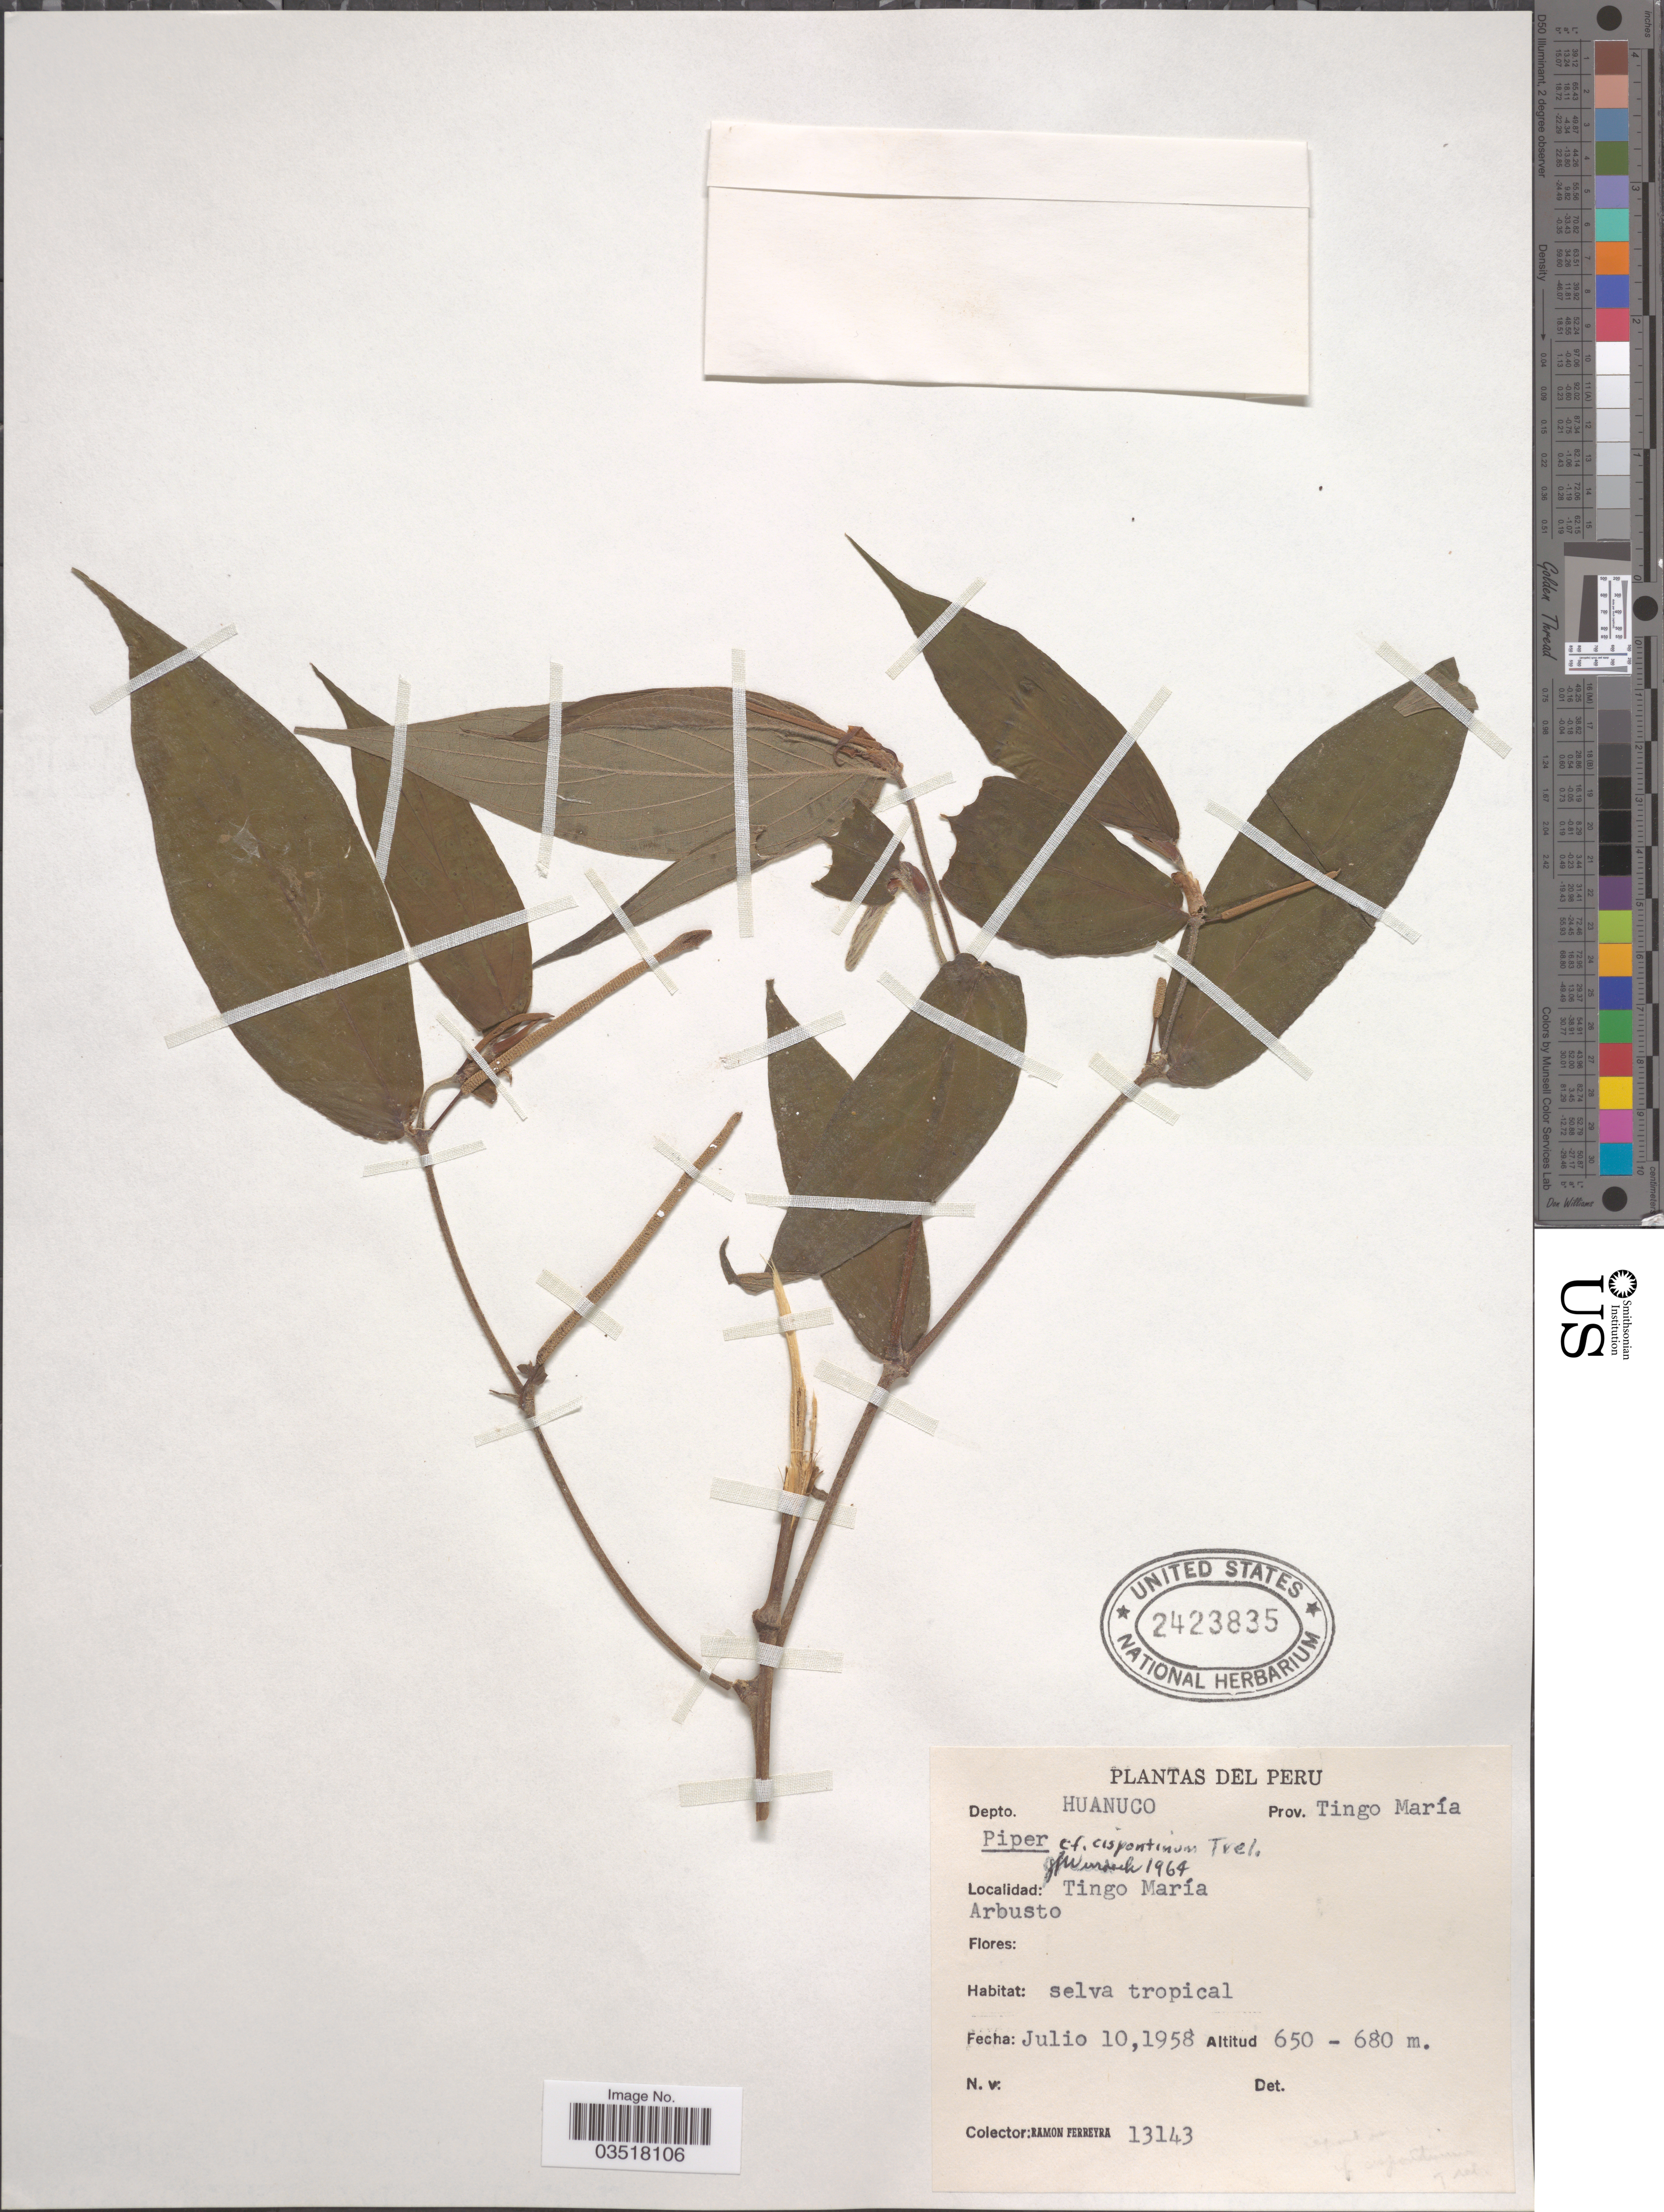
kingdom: Plantae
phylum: Tracheophyta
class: Magnoliopsida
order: Piperales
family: Piperaceae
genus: Piper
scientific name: Piper cispontinum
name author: Trel. in J.F. Macbr.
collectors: R. A. Ferreyra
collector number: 13143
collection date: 1958-07-10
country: Peru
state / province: Huánuco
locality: Depto. Huanuco. Prov. Tingo María. Tingo María.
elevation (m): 650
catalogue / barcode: US 2423835